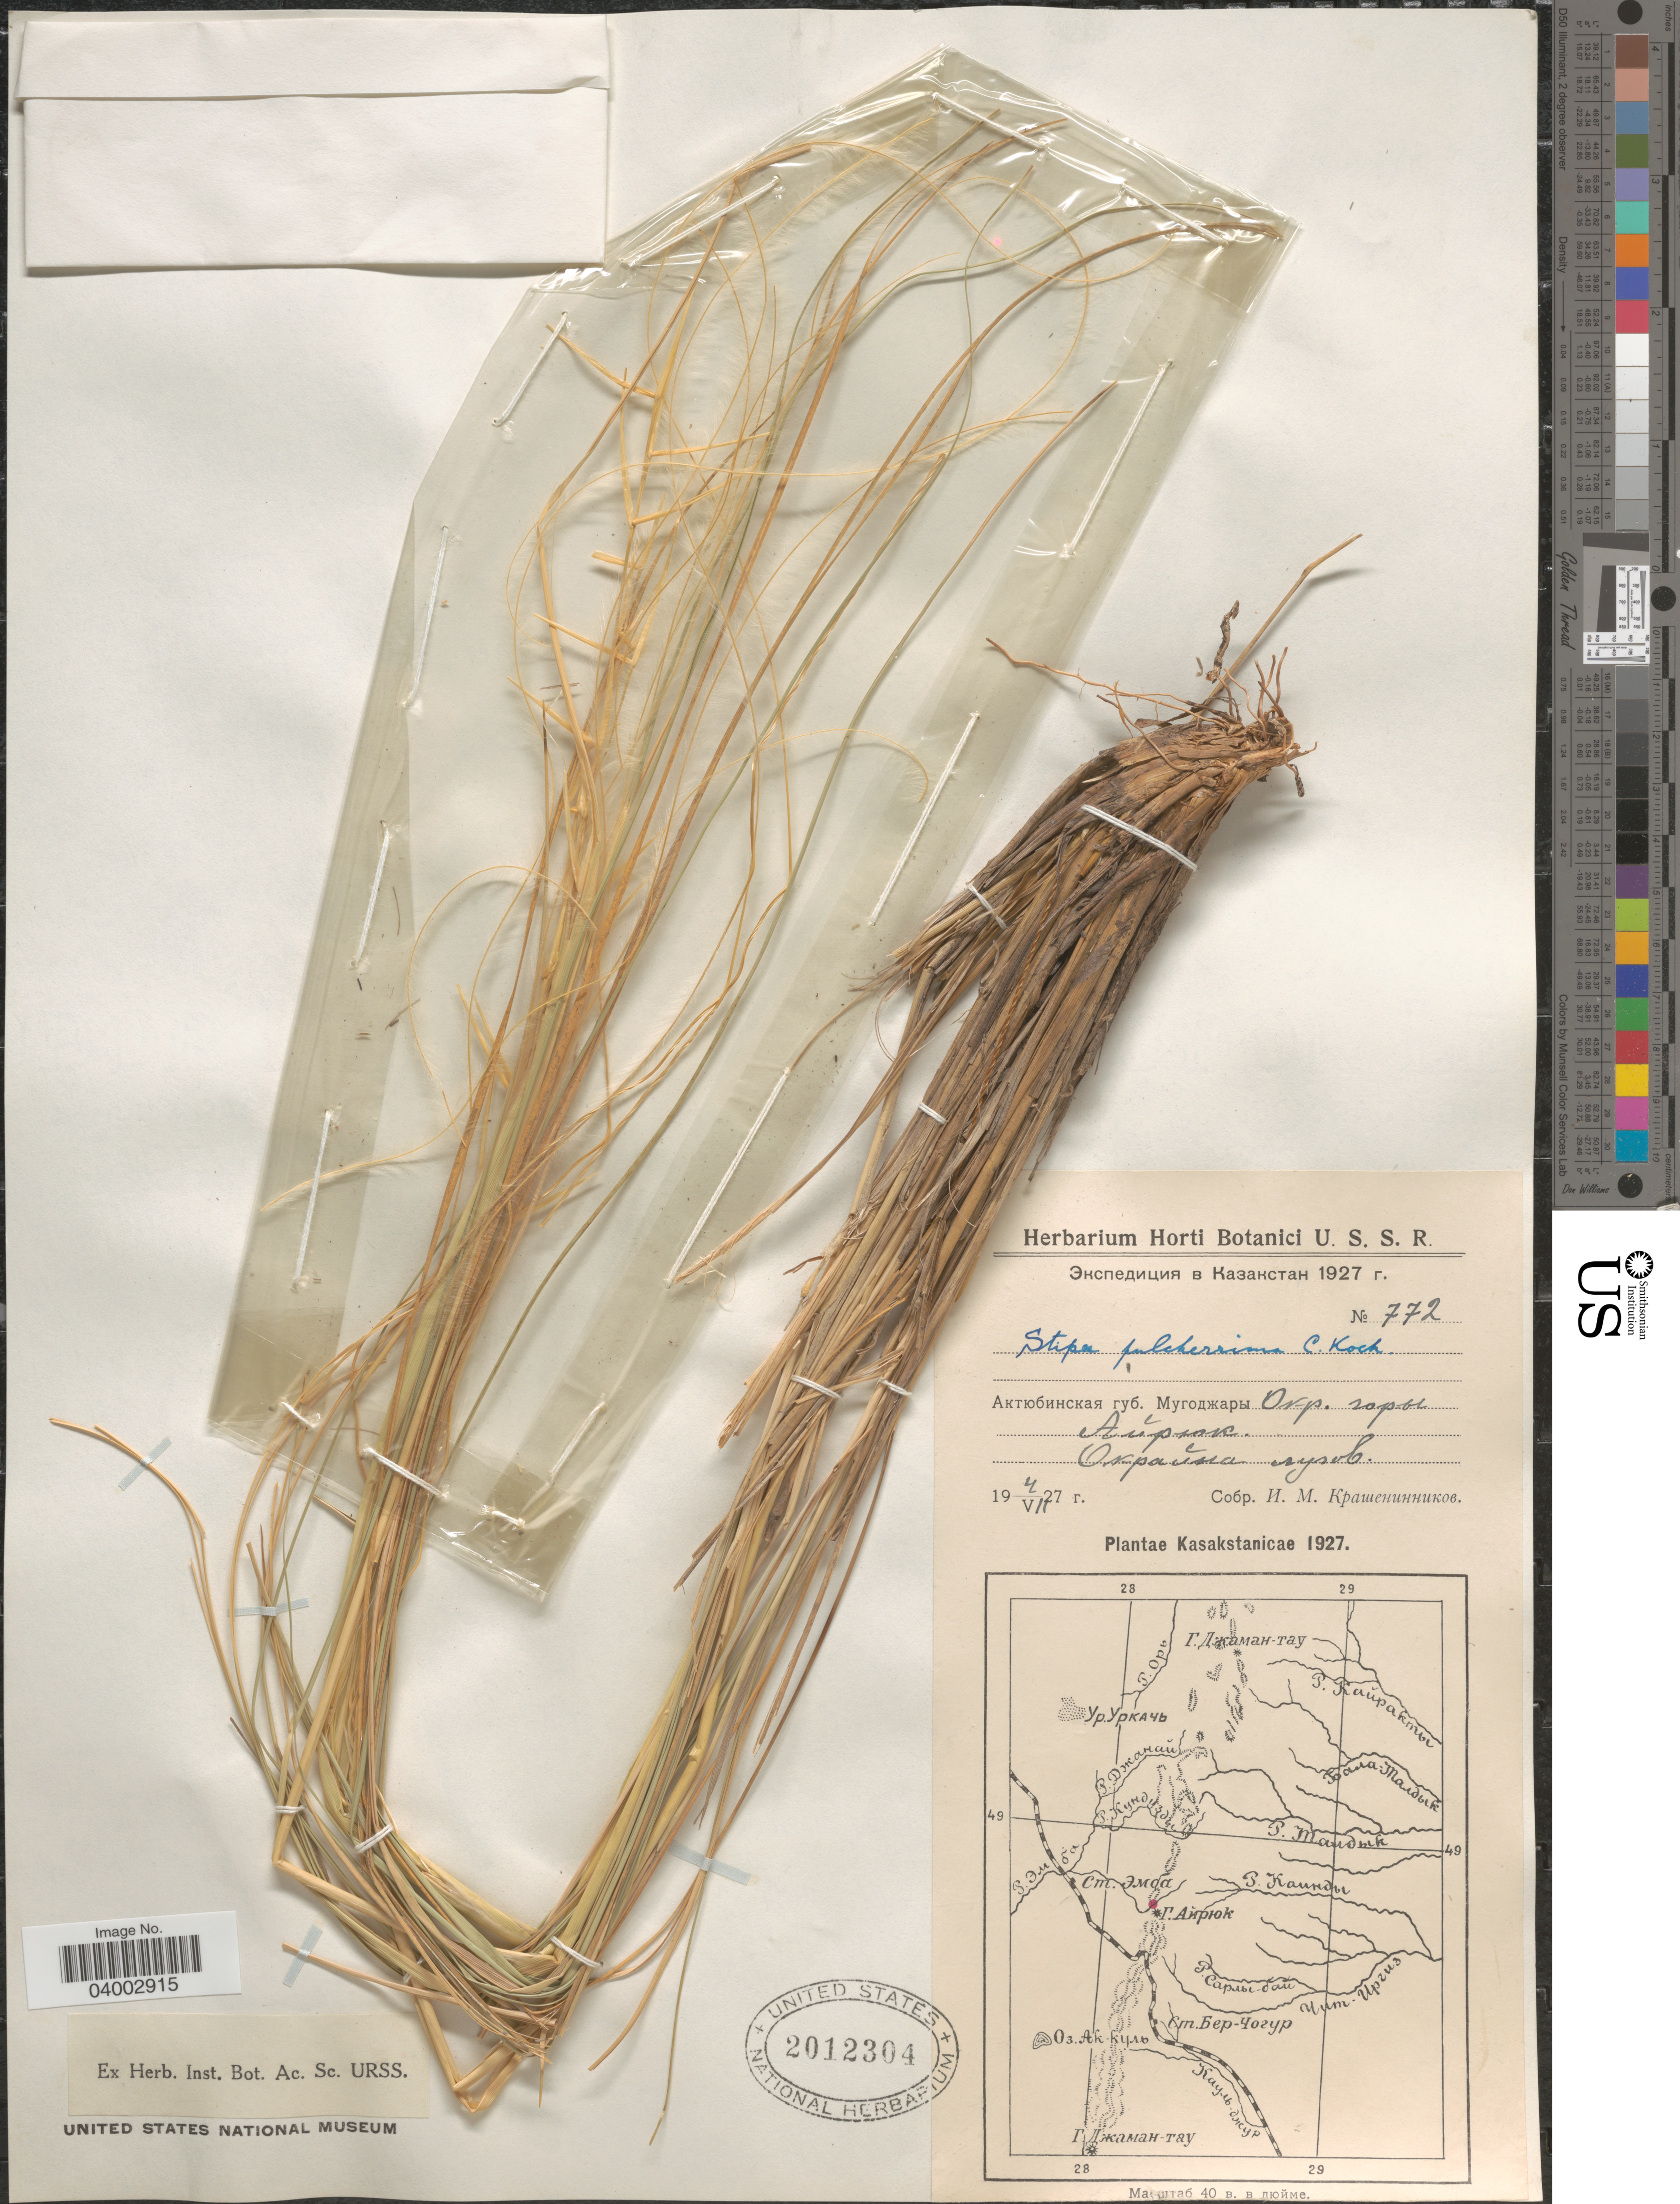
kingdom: Plantae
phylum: Tracheophyta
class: Liliopsida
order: Poales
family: Poaceae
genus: Stipa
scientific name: Stipa pulcherrima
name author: K. Koch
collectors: I. Krasheninnikov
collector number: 772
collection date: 1927-07-04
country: Kazakhstan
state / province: Aqtobe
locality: Mugodzhary, Airyuk Mt.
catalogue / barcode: US 2012304